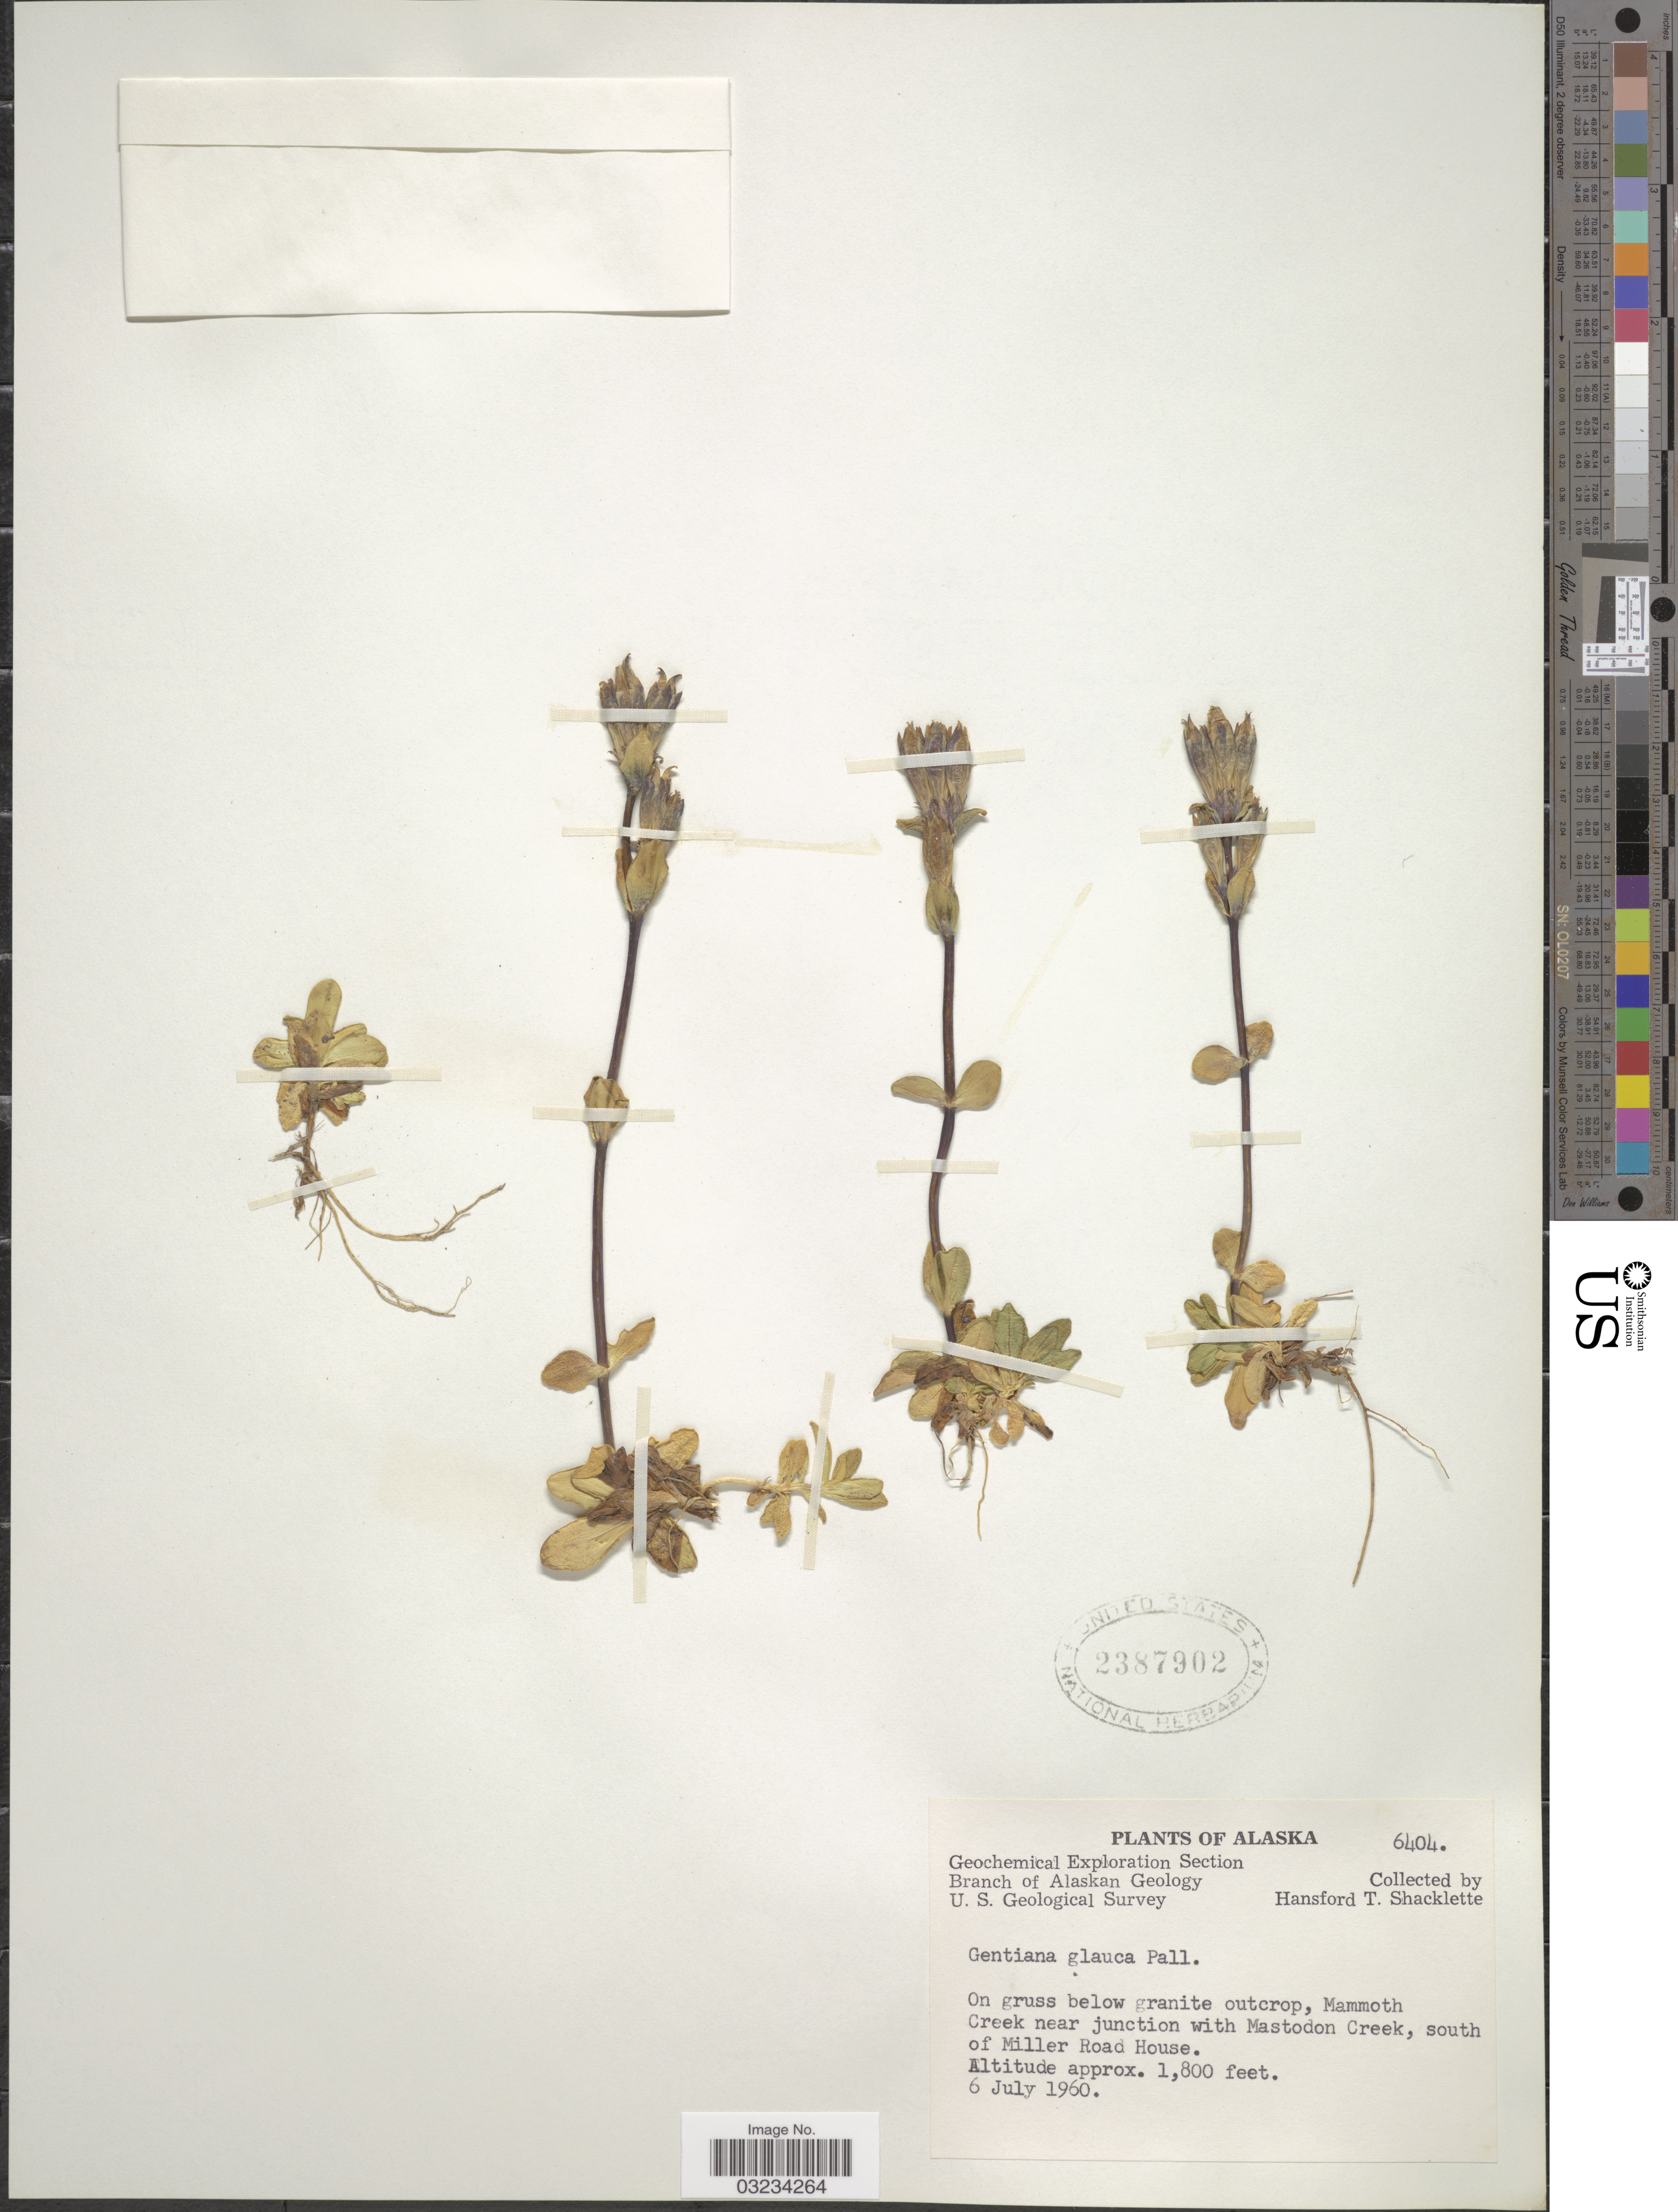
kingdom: Plantae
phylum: Tracheophyta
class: Magnoliopsida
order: Gentianales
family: Gentianaceae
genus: Gentiana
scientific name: Gentiana glauca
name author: Pall.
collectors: H. Shacklette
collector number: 6404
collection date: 1960-07-06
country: United States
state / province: Alaska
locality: Mammoth Creek near junction with Mastodon Creek, south of Miller Road House.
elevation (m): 549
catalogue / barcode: US 2387902